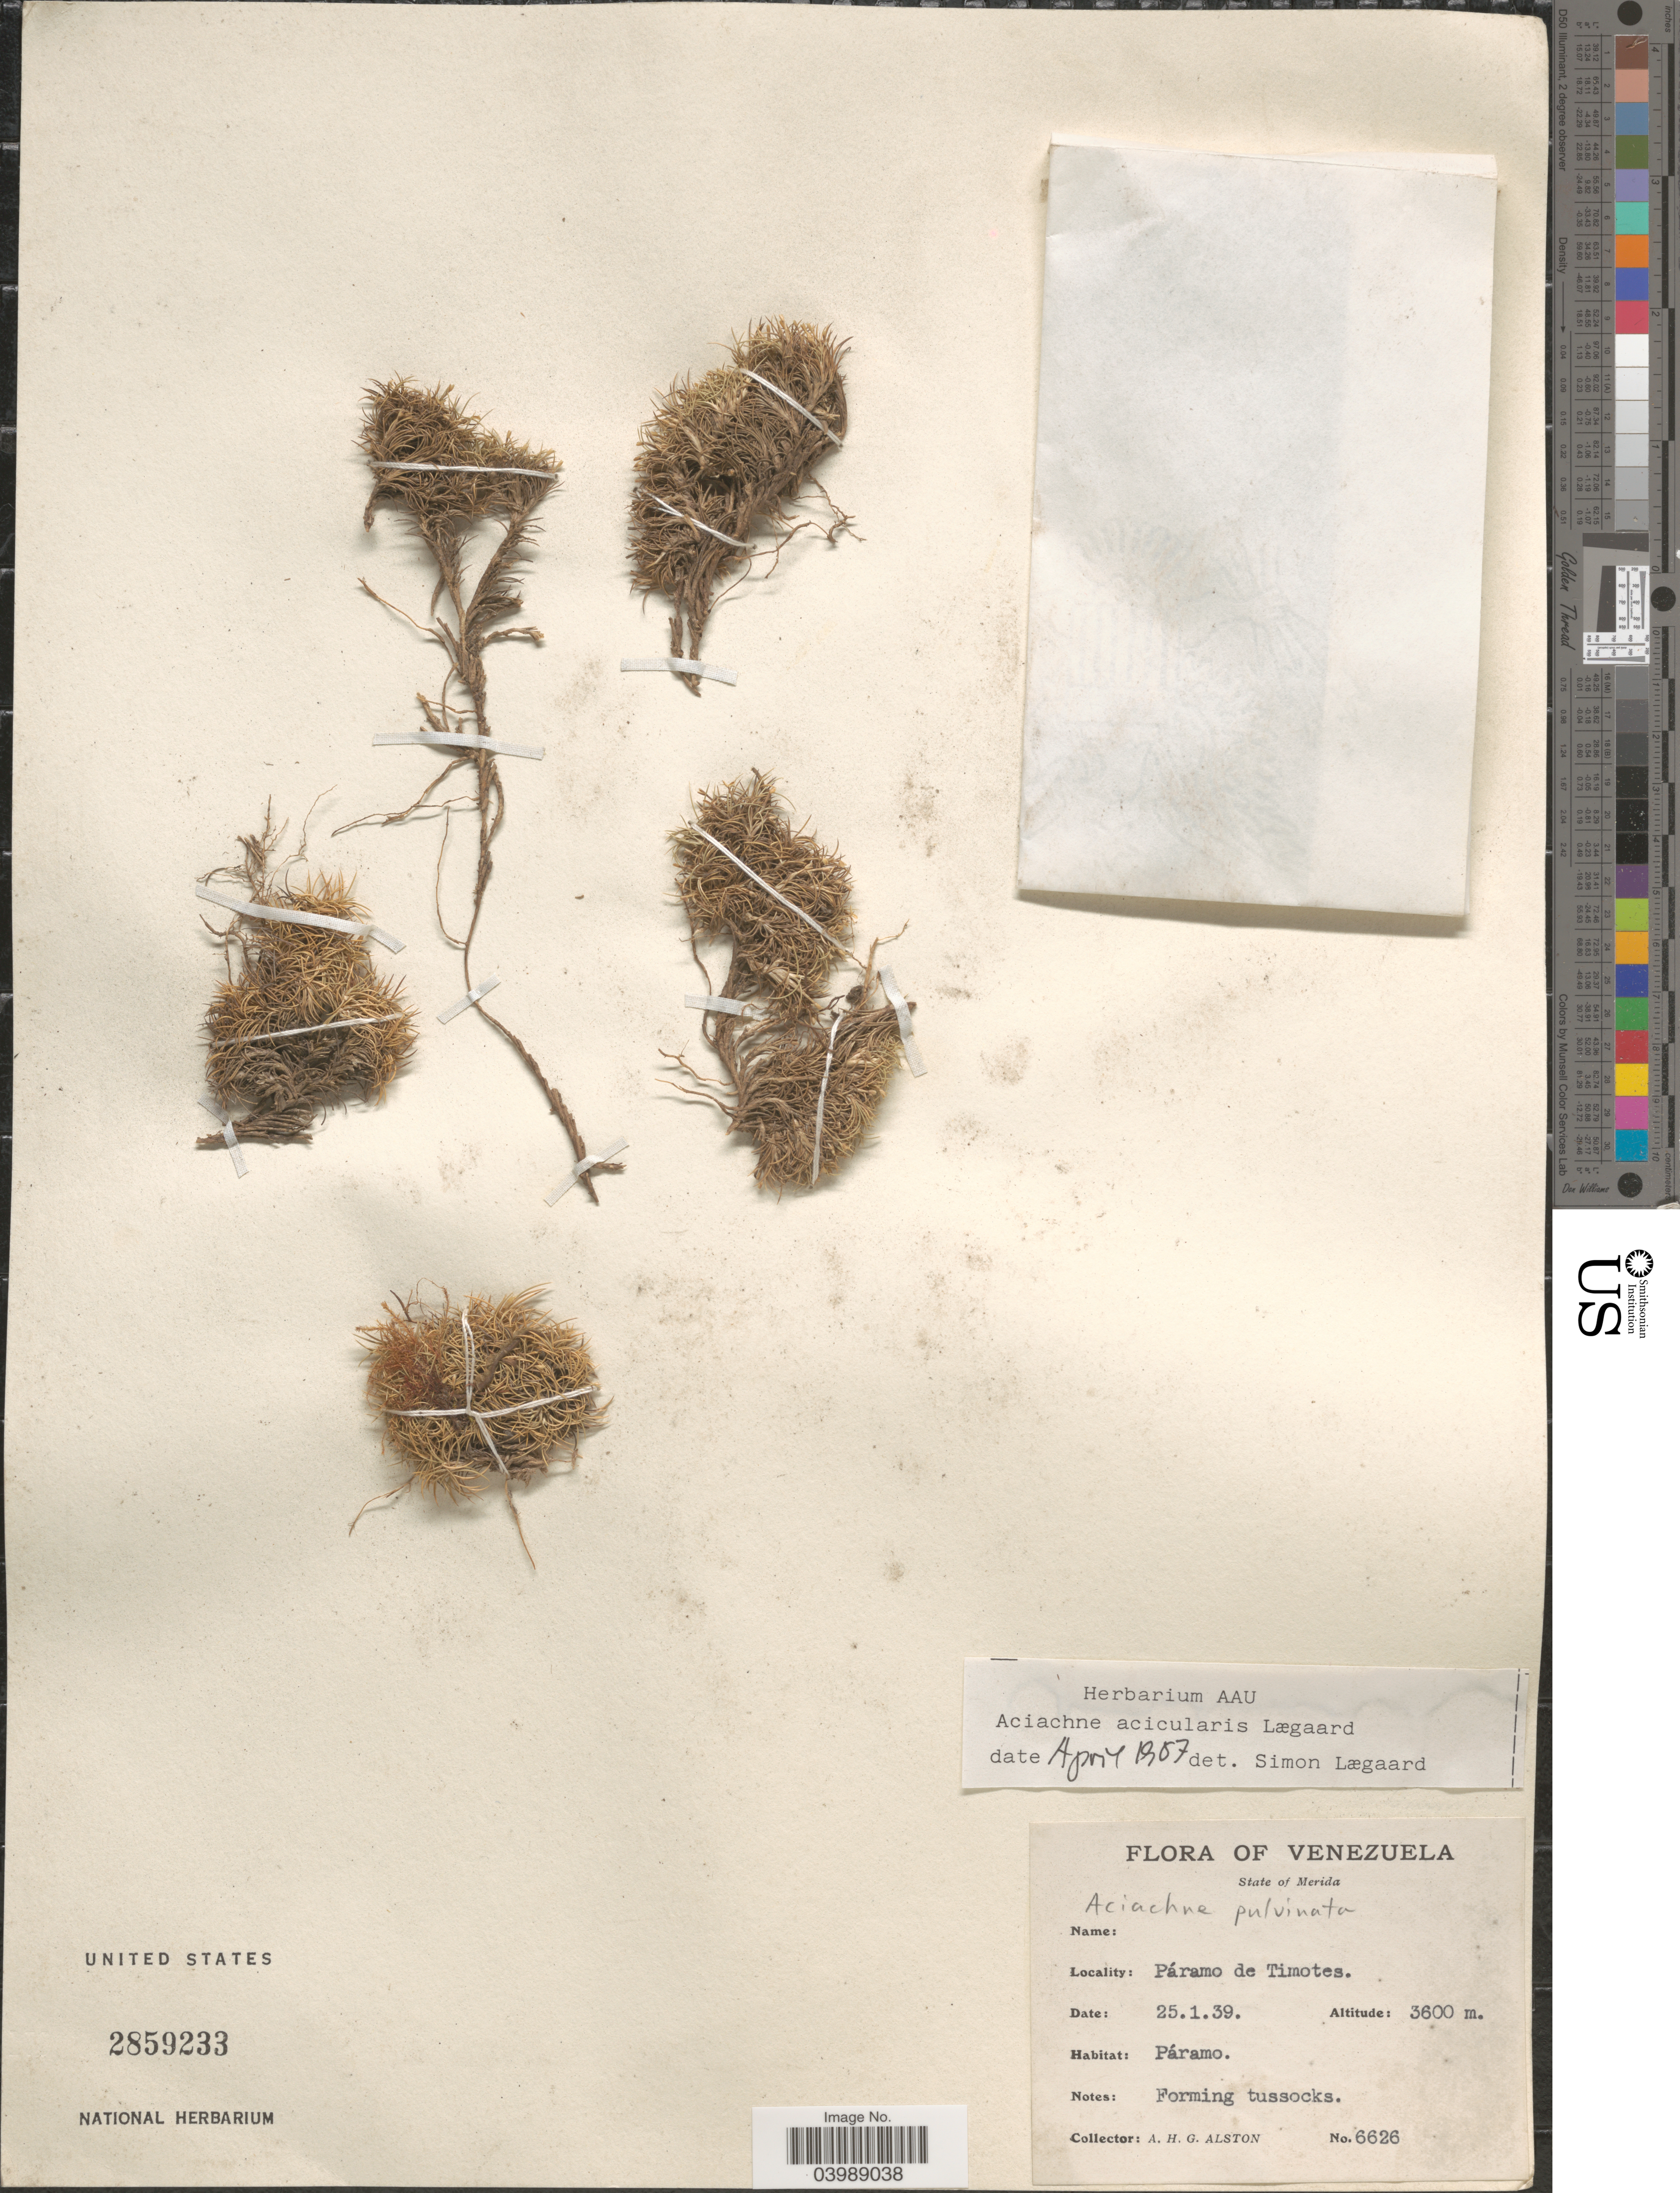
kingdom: Plantae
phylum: Tracheophyta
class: Liliopsida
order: Poales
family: Poaceae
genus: Aciachne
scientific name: Aciachne acicularis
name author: Lægaard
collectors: A. H. Alston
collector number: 6626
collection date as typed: Transcribed d/m/y: 25/1/39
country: Venezuela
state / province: Merida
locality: Páramo de Timotes.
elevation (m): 3600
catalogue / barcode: US 2859233